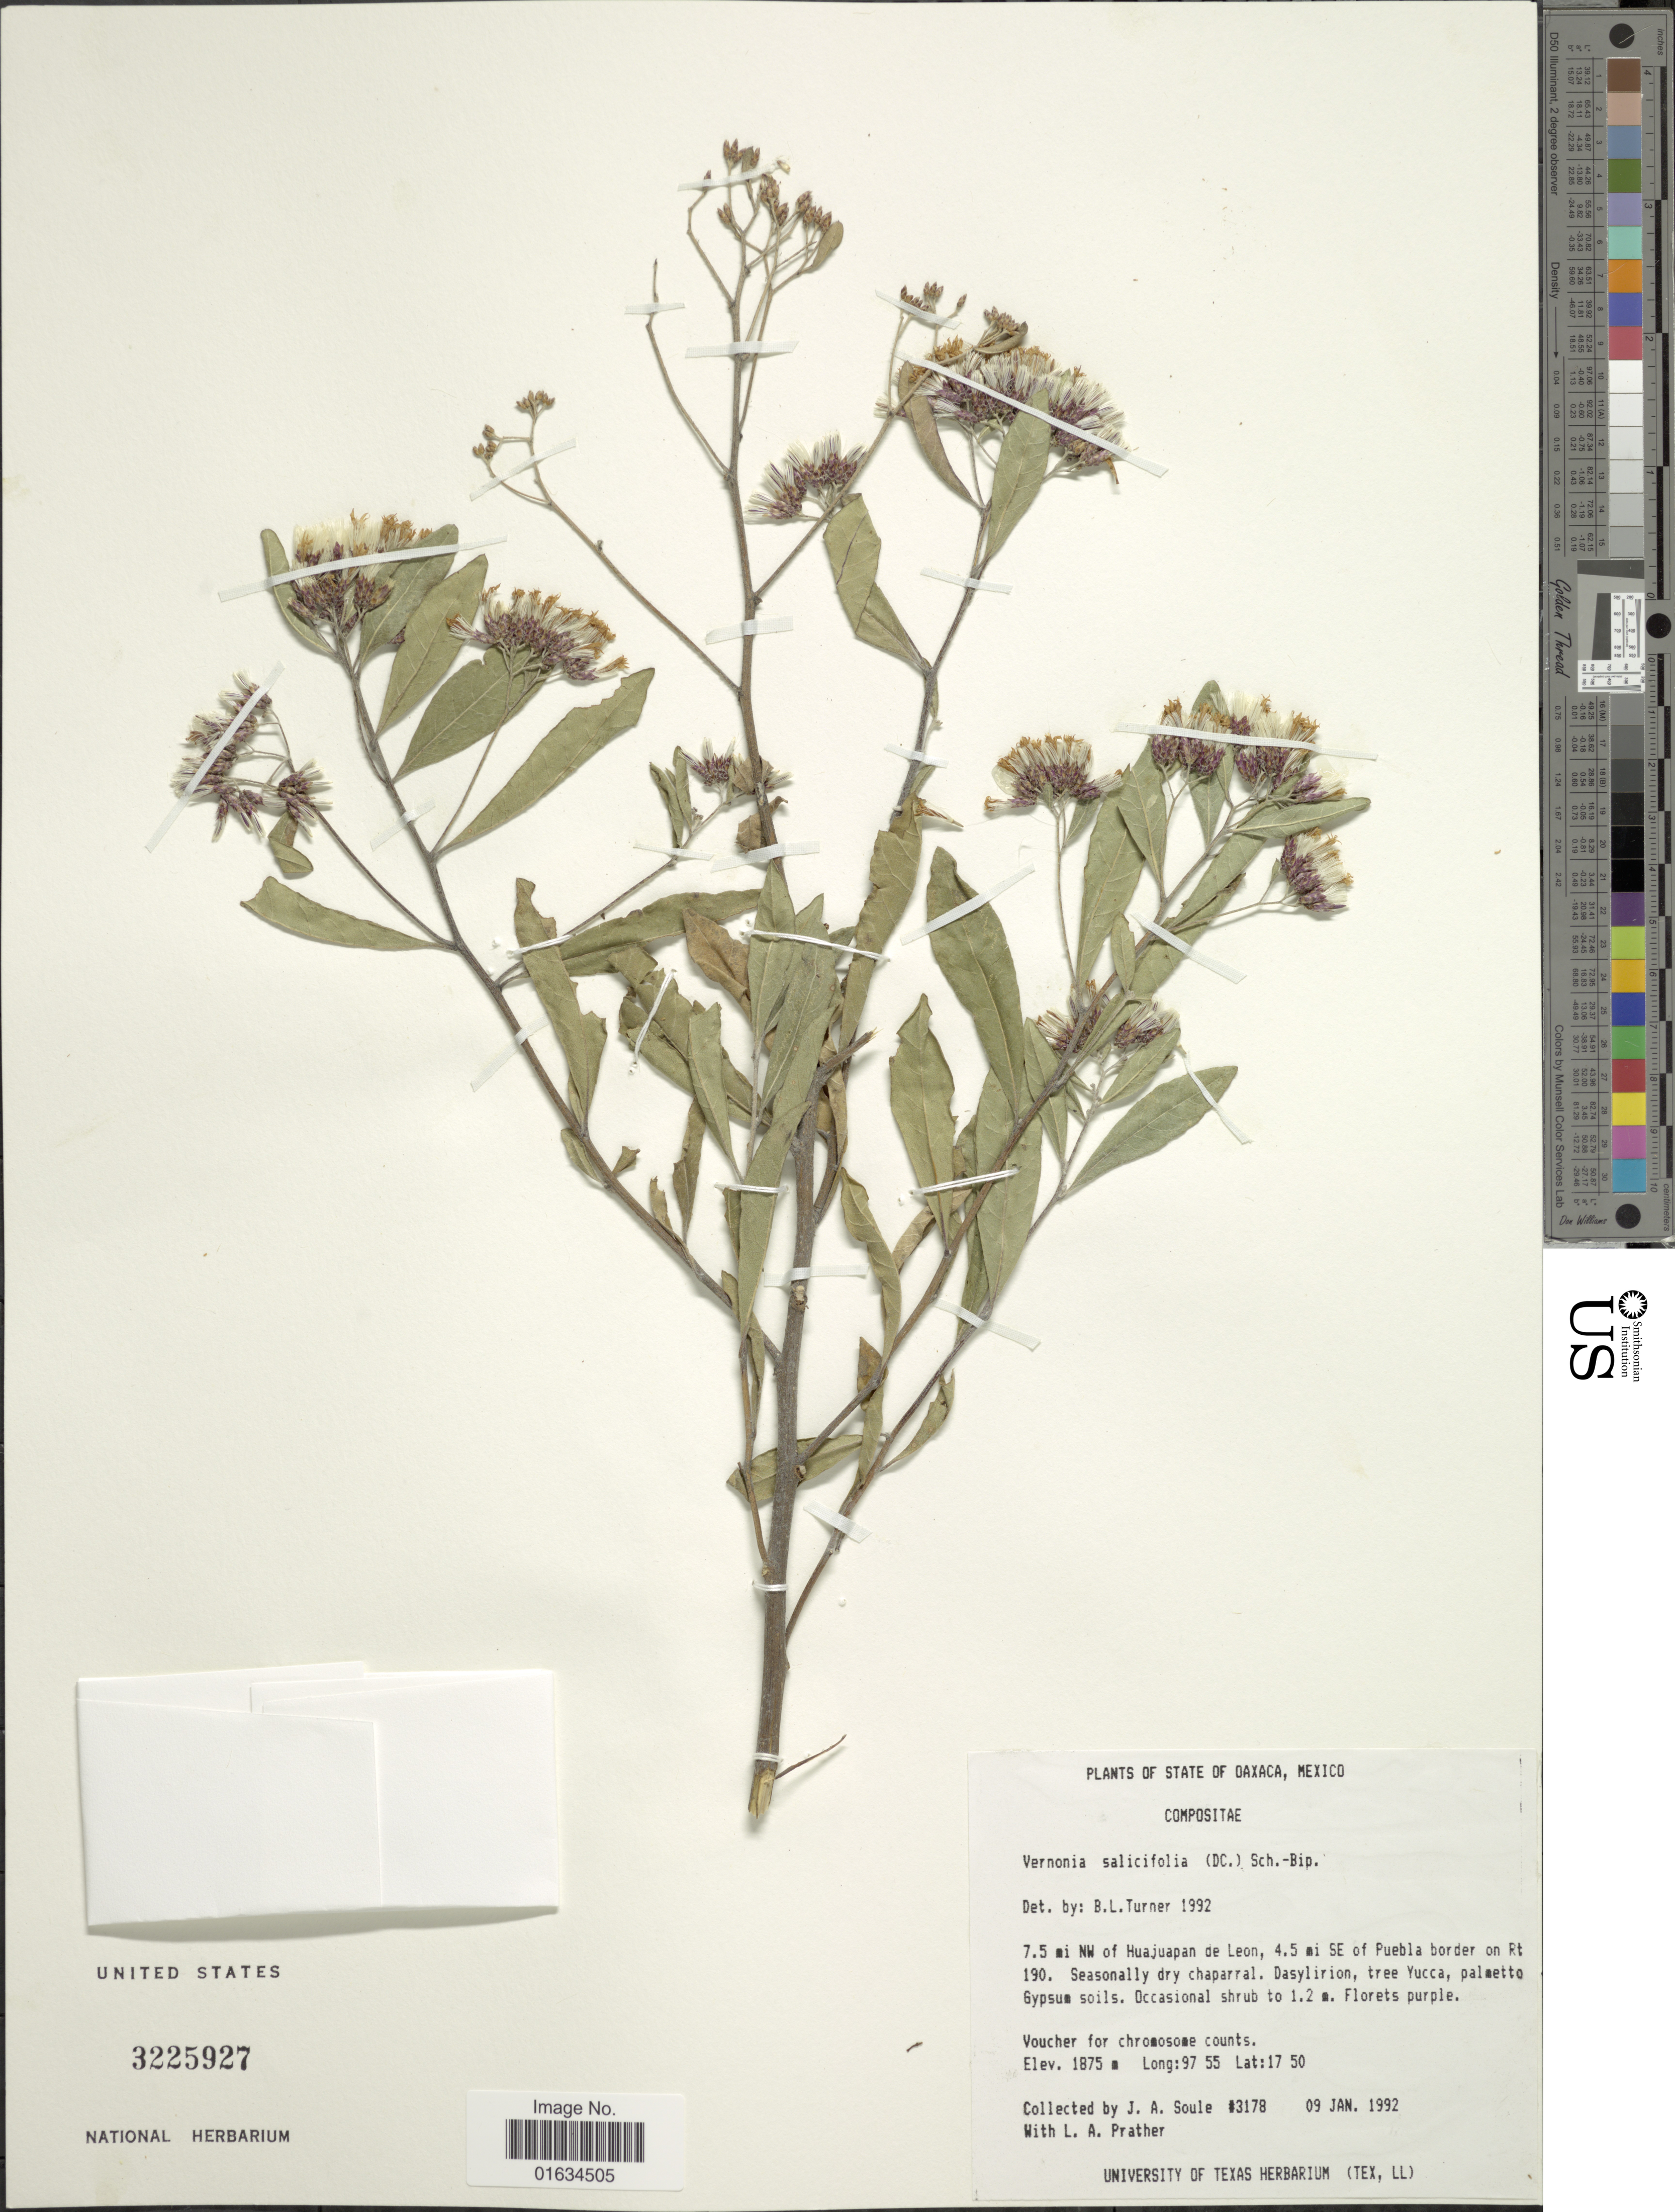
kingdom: Plantae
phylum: Tracheophyta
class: Magnoliopsida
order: Asterales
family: Asteraceae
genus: Critoniopsis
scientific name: Critoniopsis salicifolia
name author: (DC.) H. Rob.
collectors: J. Soule & L. A. Prather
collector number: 3178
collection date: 1992-01-09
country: Mexico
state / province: Oaxaca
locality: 7.5 mi NQ of Huajuapan de Leon, 4.5 mi SE of Puebla border on RT 190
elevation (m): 1875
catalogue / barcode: US 3225927